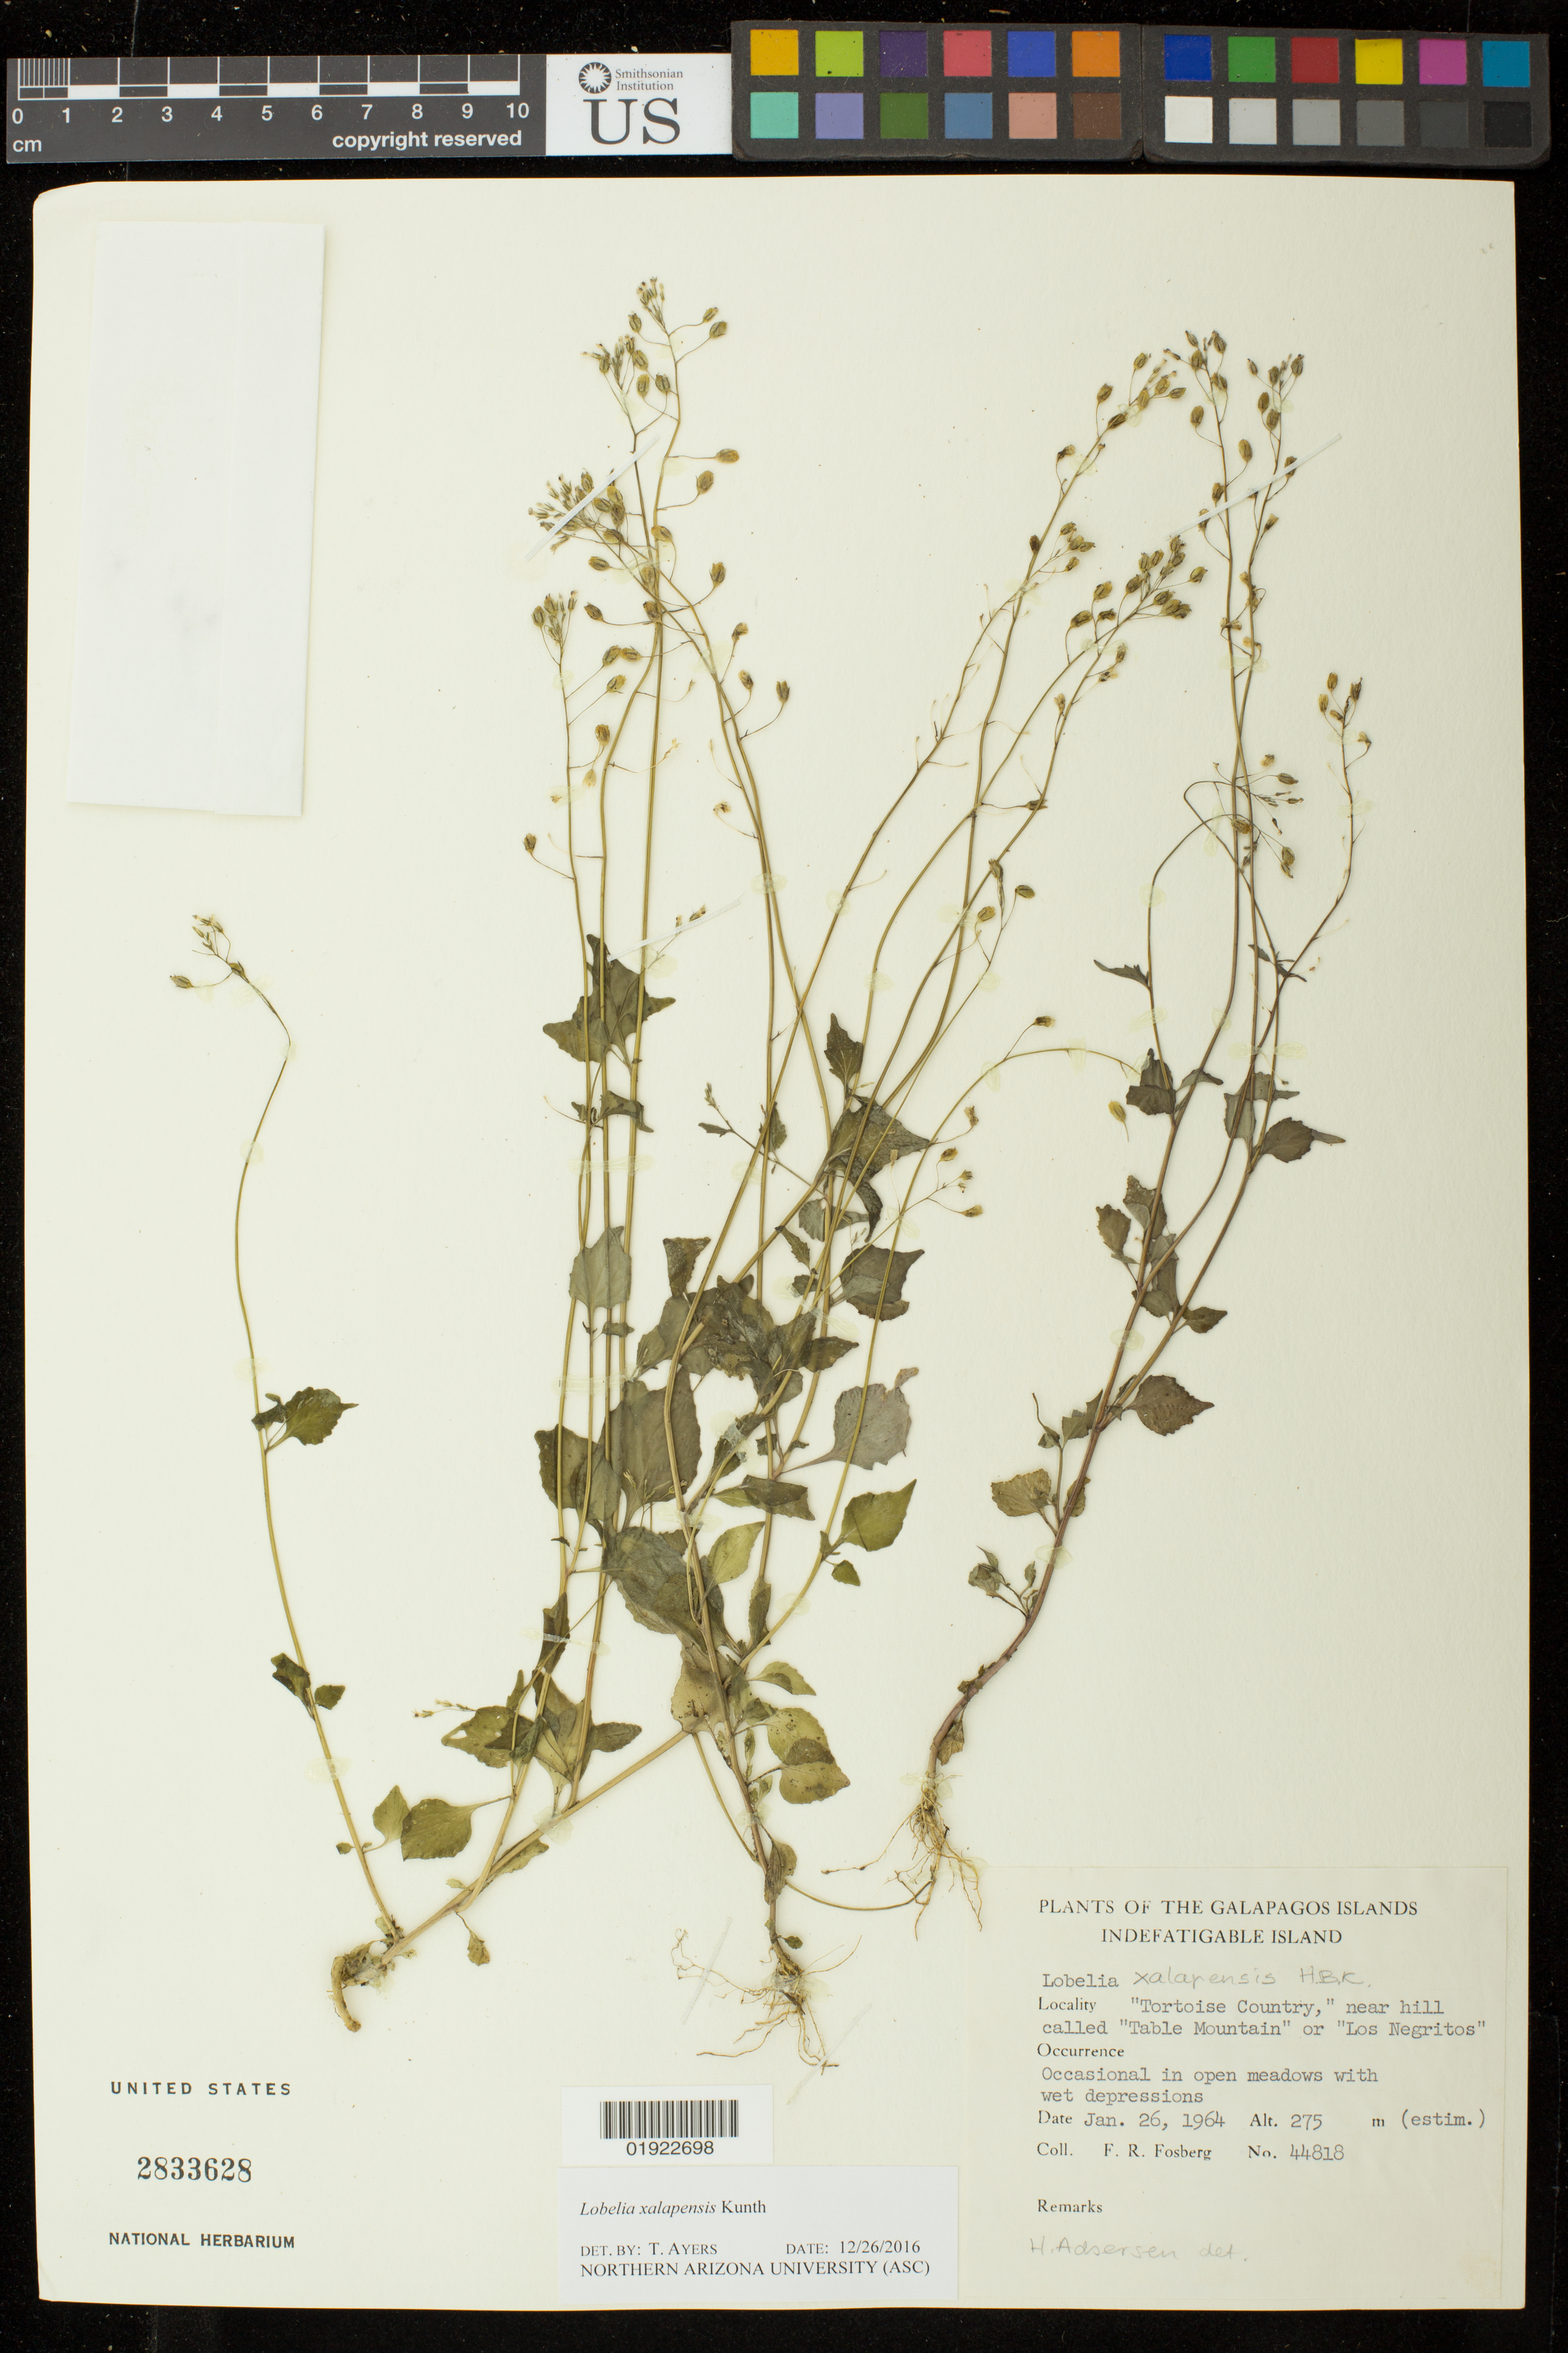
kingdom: Plantae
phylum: Tracheophyta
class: Magnoliopsida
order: Asterales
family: Campanulaceae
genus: Lobelia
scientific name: Lobelia xalapensis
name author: Kunth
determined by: Ayers, Tina J.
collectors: F. R. Fosberg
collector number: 44818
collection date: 1964-01-26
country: Ecuador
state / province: Colón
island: Santa Cruz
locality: Galapagos Islands. Indefatigable Island. "Tortoise Country", near hill called "Table Mountain" or "Los Negritos".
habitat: Occasional in open meadows with wet depressions.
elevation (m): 275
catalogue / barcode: US 2833628